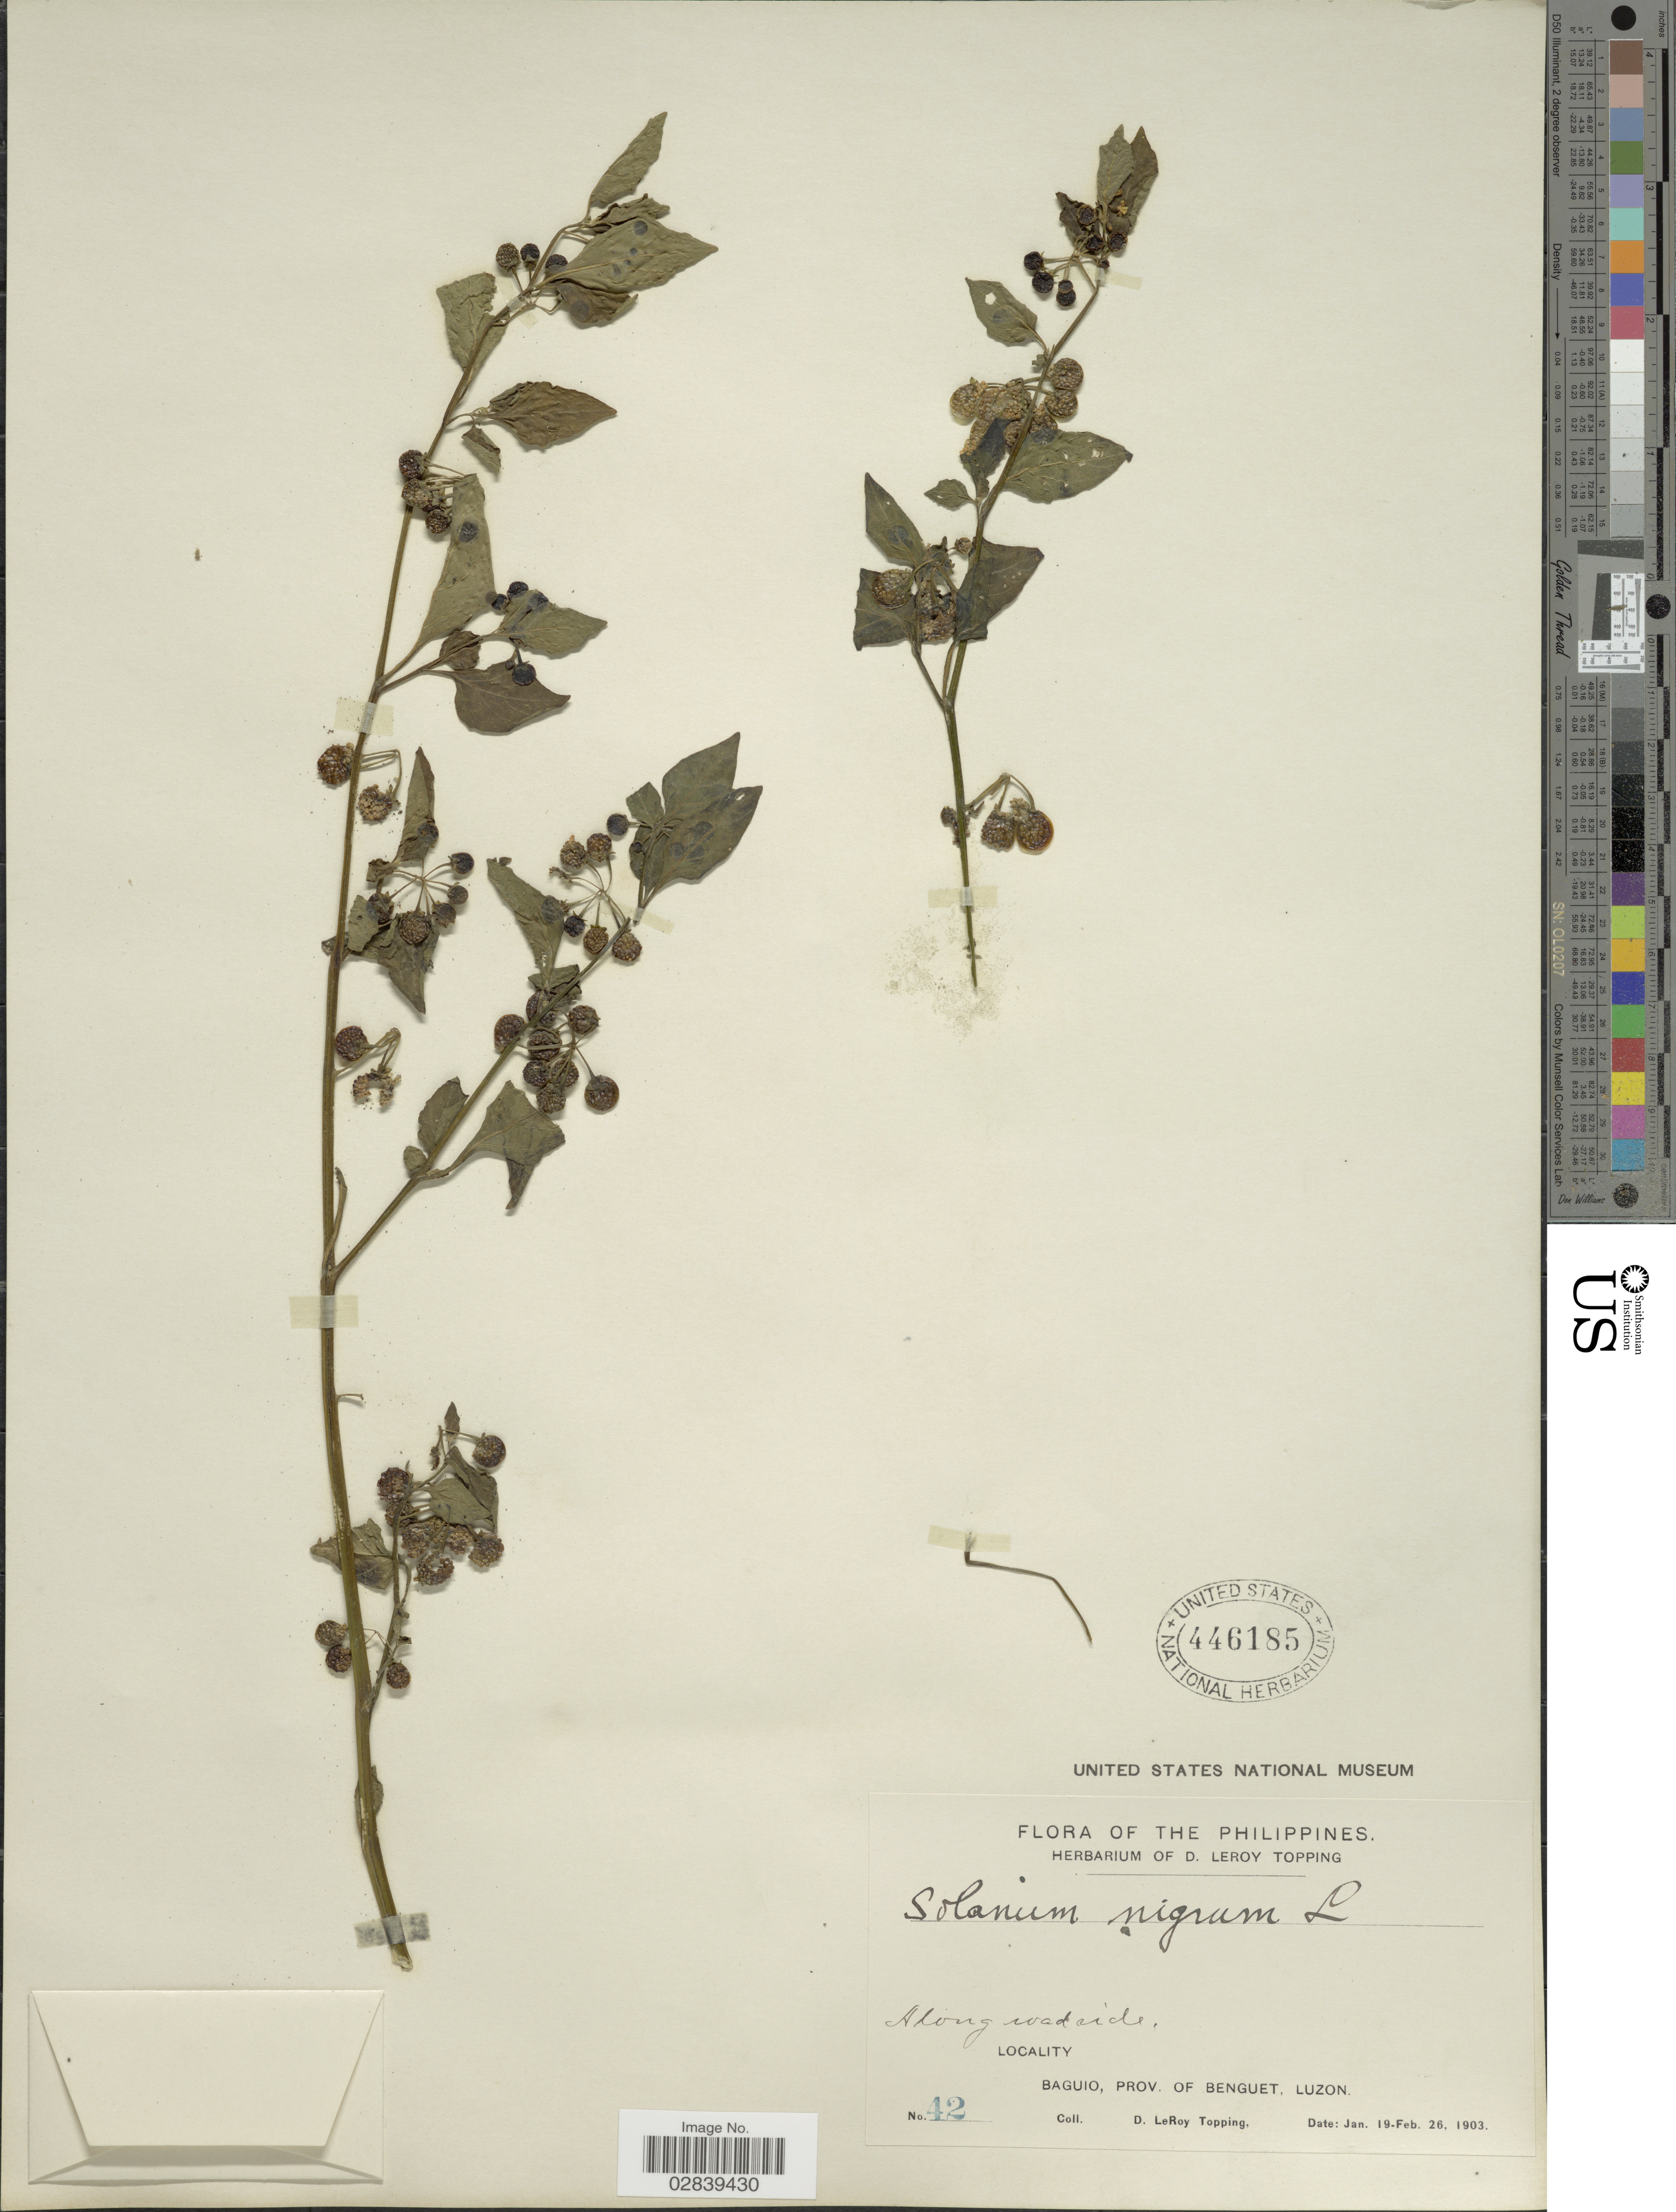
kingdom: Plantae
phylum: Tracheophyta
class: Magnoliopsida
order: Solanales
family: Solanaceae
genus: Solanum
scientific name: Solanum nigrum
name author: L.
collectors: D. L. Topping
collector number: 42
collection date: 1903-01-19/1903-02-26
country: Philippines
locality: Baguio, Prov. of Benguet, Luzon.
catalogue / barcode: US 446185